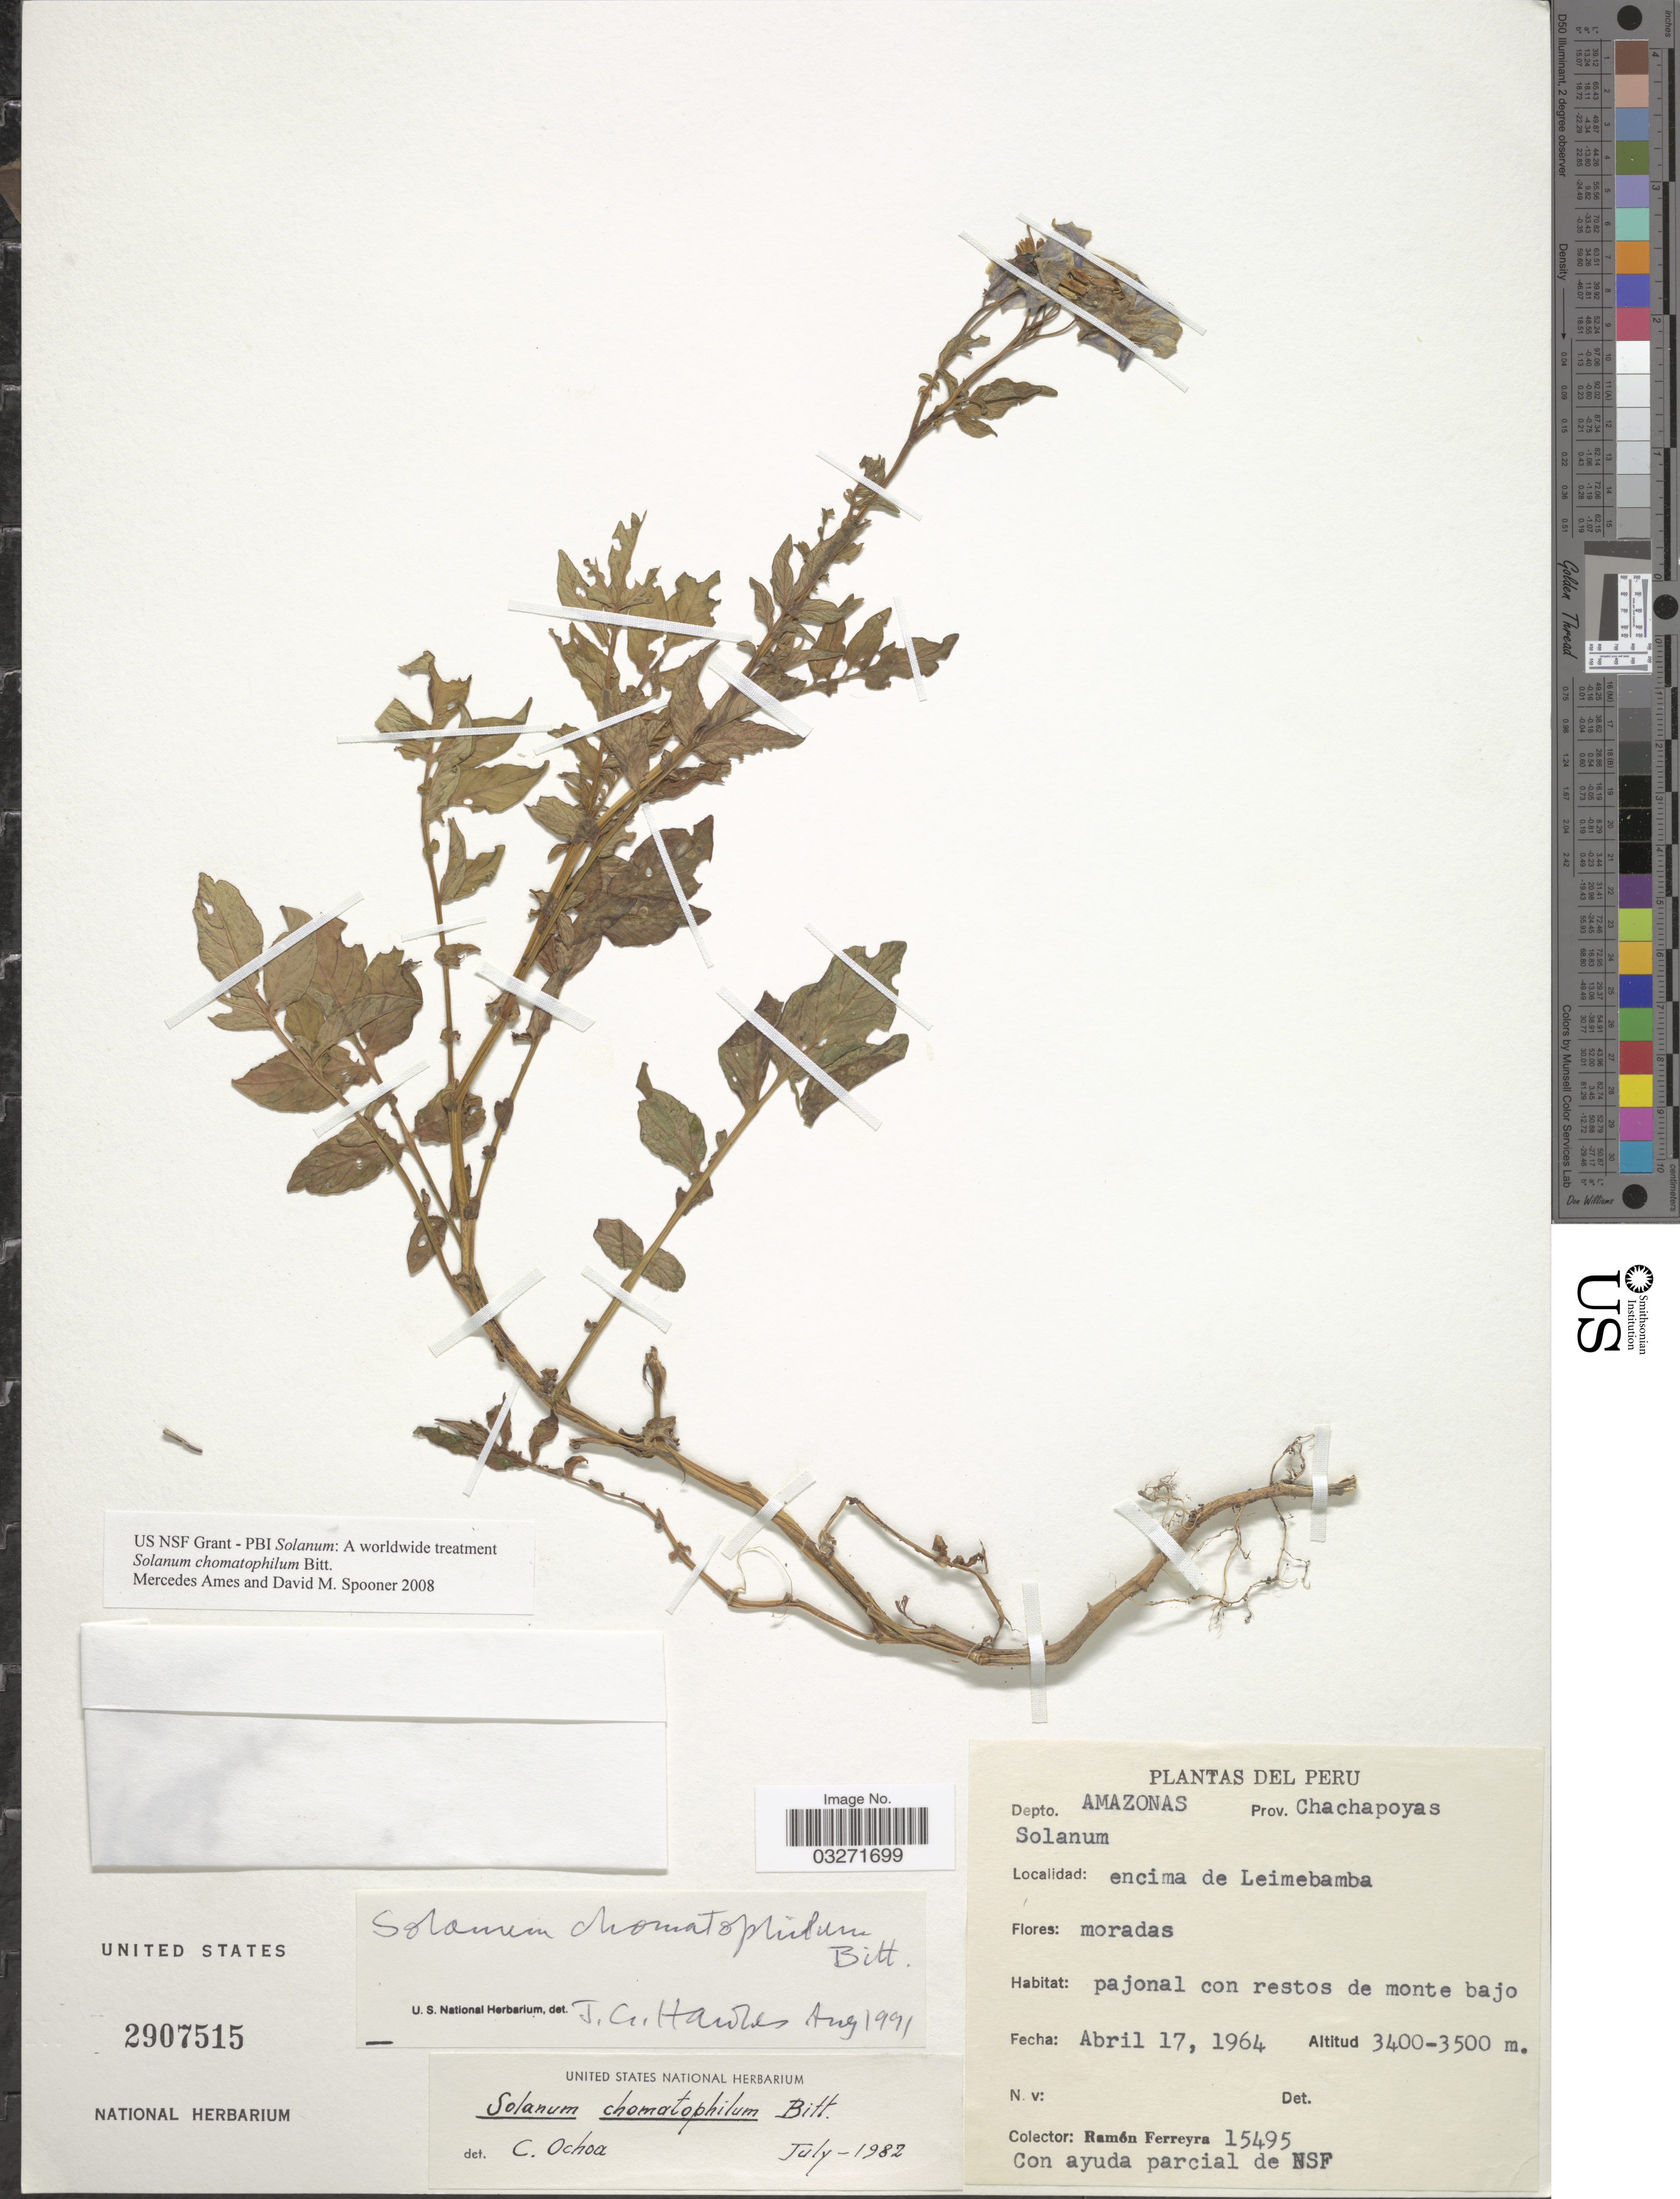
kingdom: Plantae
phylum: Tracheophyta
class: Magnoliopsida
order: Solanales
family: Solanaceae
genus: Solanum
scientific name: Solanum chomatophilum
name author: Bitter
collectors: R. A. Ferreyra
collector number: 15495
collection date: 1964-04-17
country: Peru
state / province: Amazonas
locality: Depto. Amazonas. Prov. Chachapoyas. Encima de Leimebamba.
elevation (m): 3400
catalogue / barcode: US 2907515